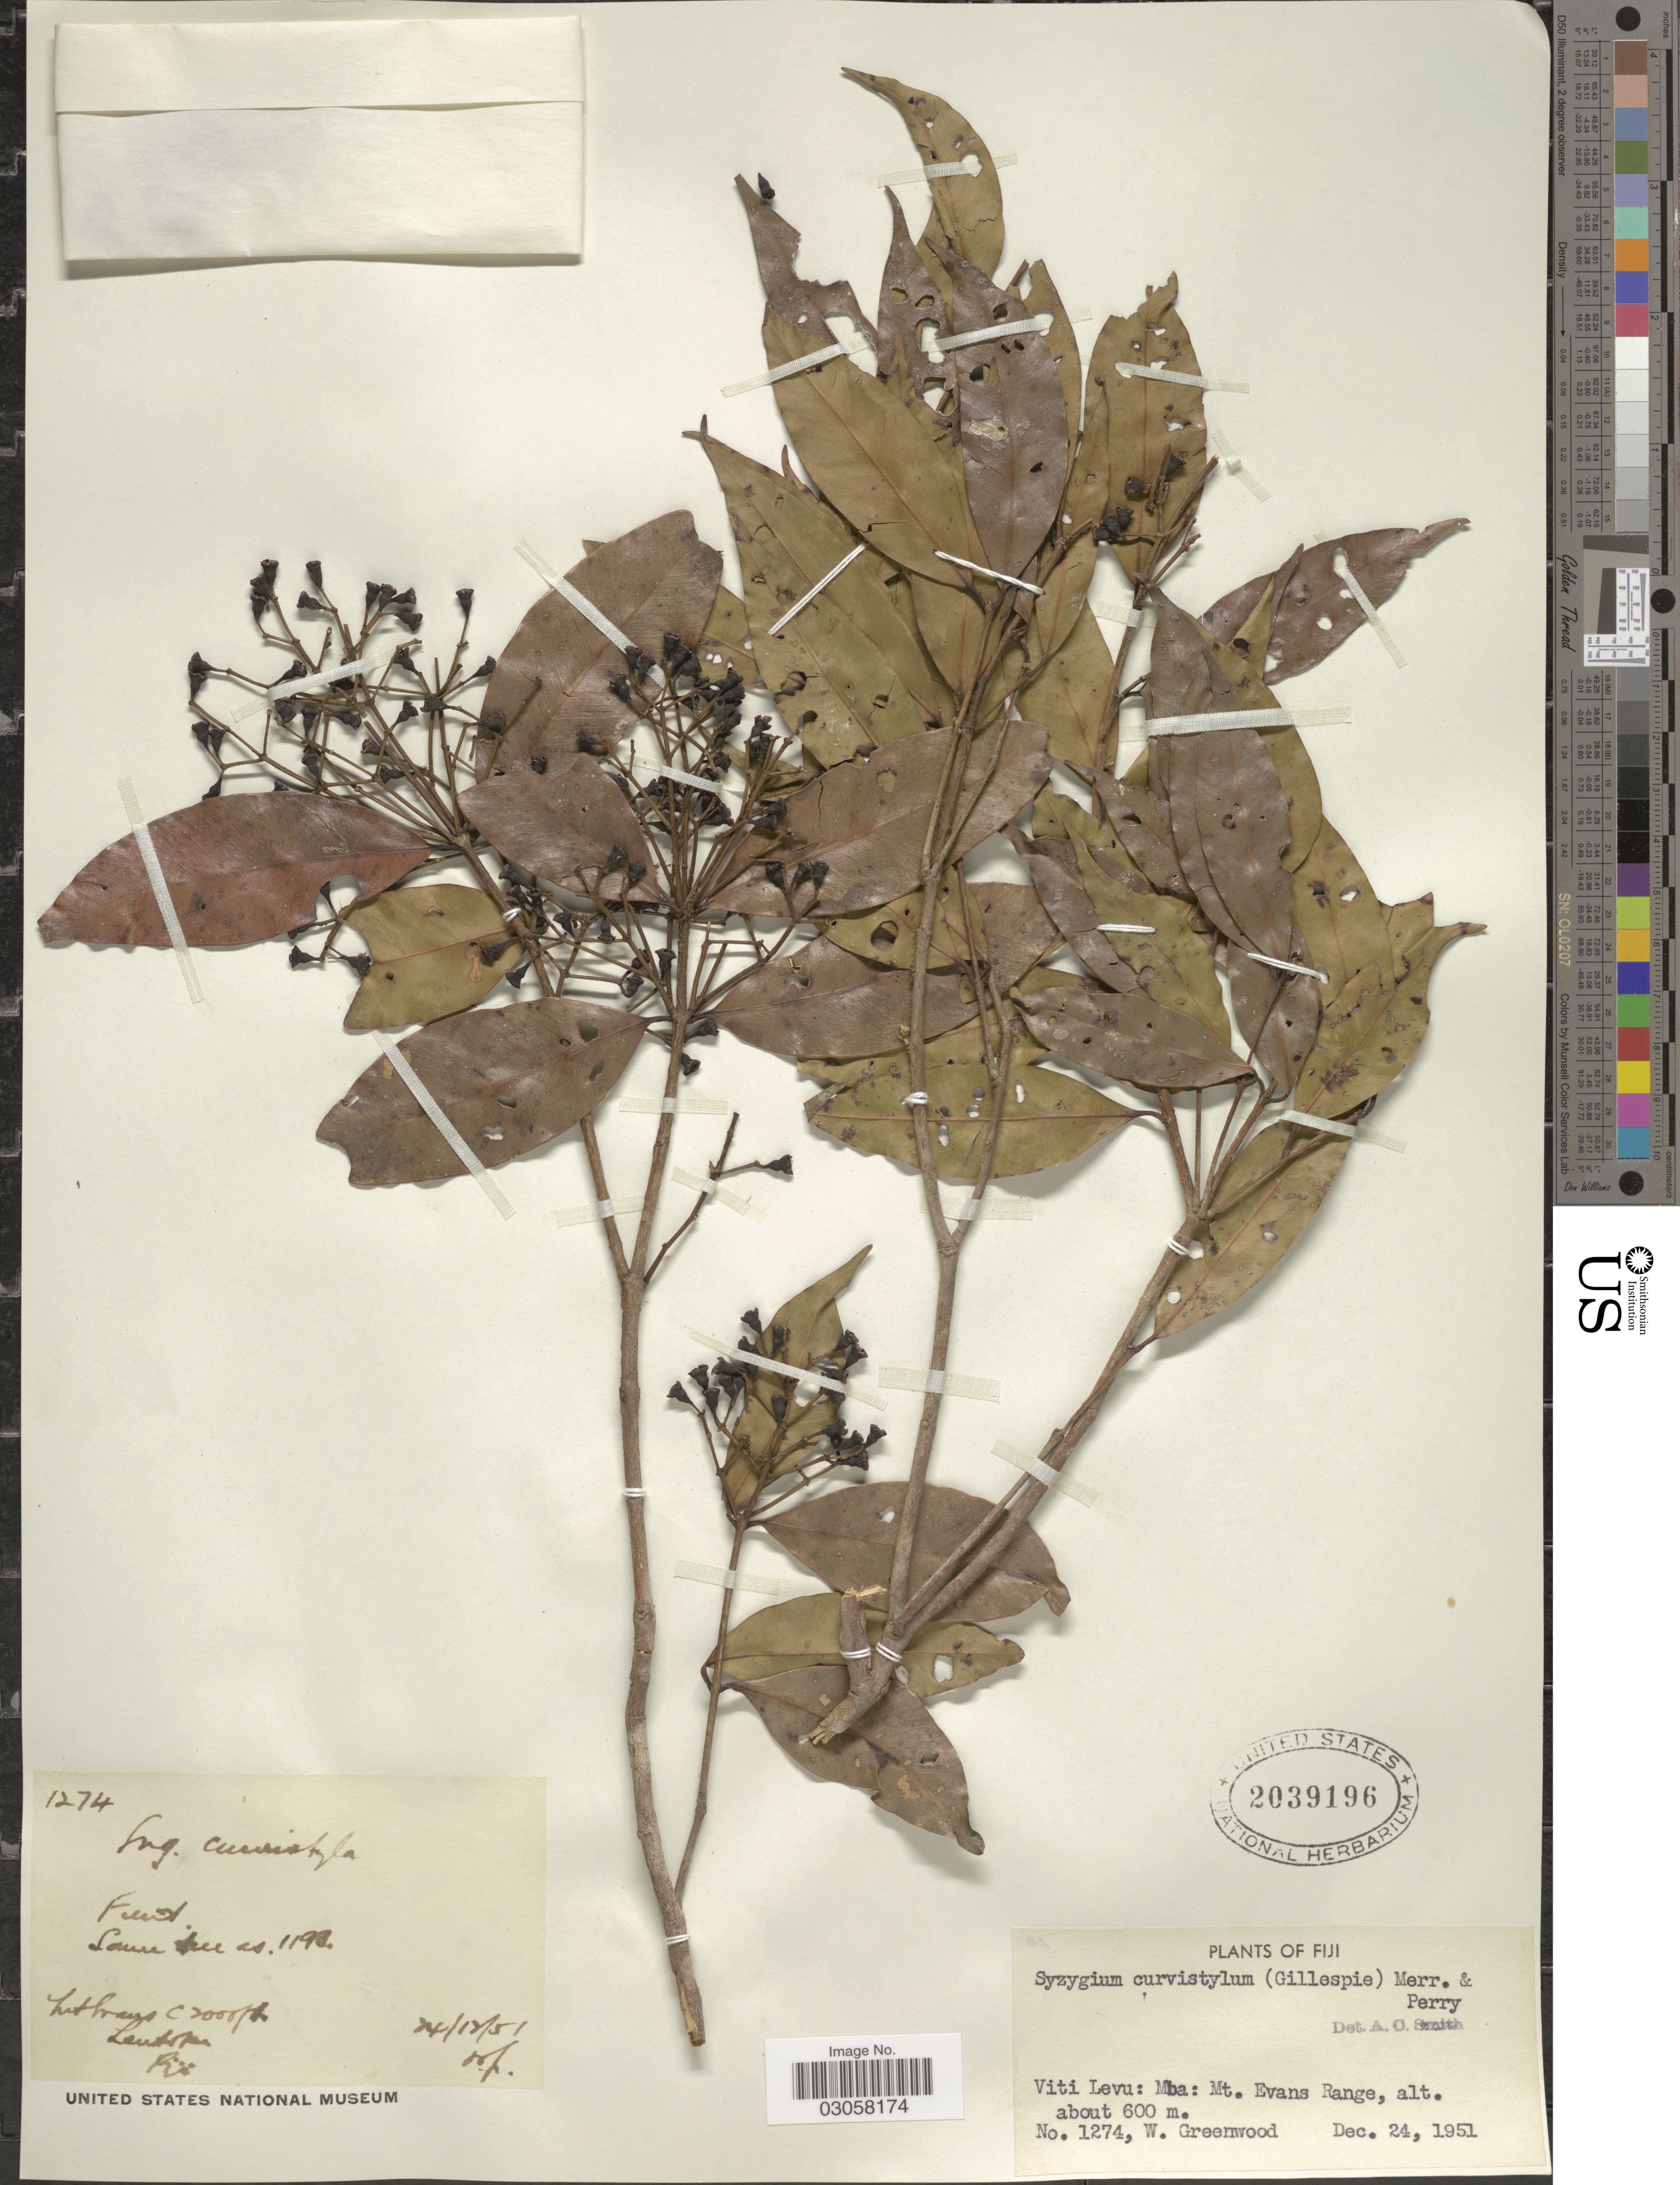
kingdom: Plantae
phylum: Tracheophyta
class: Magnoliopsida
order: Myrtales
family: Myrtaceae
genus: Syzygium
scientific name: Syzygium curvistylum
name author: (Gillespie) Merr. & L.M. Perry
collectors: W. Greenwood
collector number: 1274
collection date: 1951-12-24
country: Fiji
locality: Viti Levu: Mba: Mt. Evans Range. Zotbrugs [interpreted]. Loutoba.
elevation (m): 600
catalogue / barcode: US 2039196